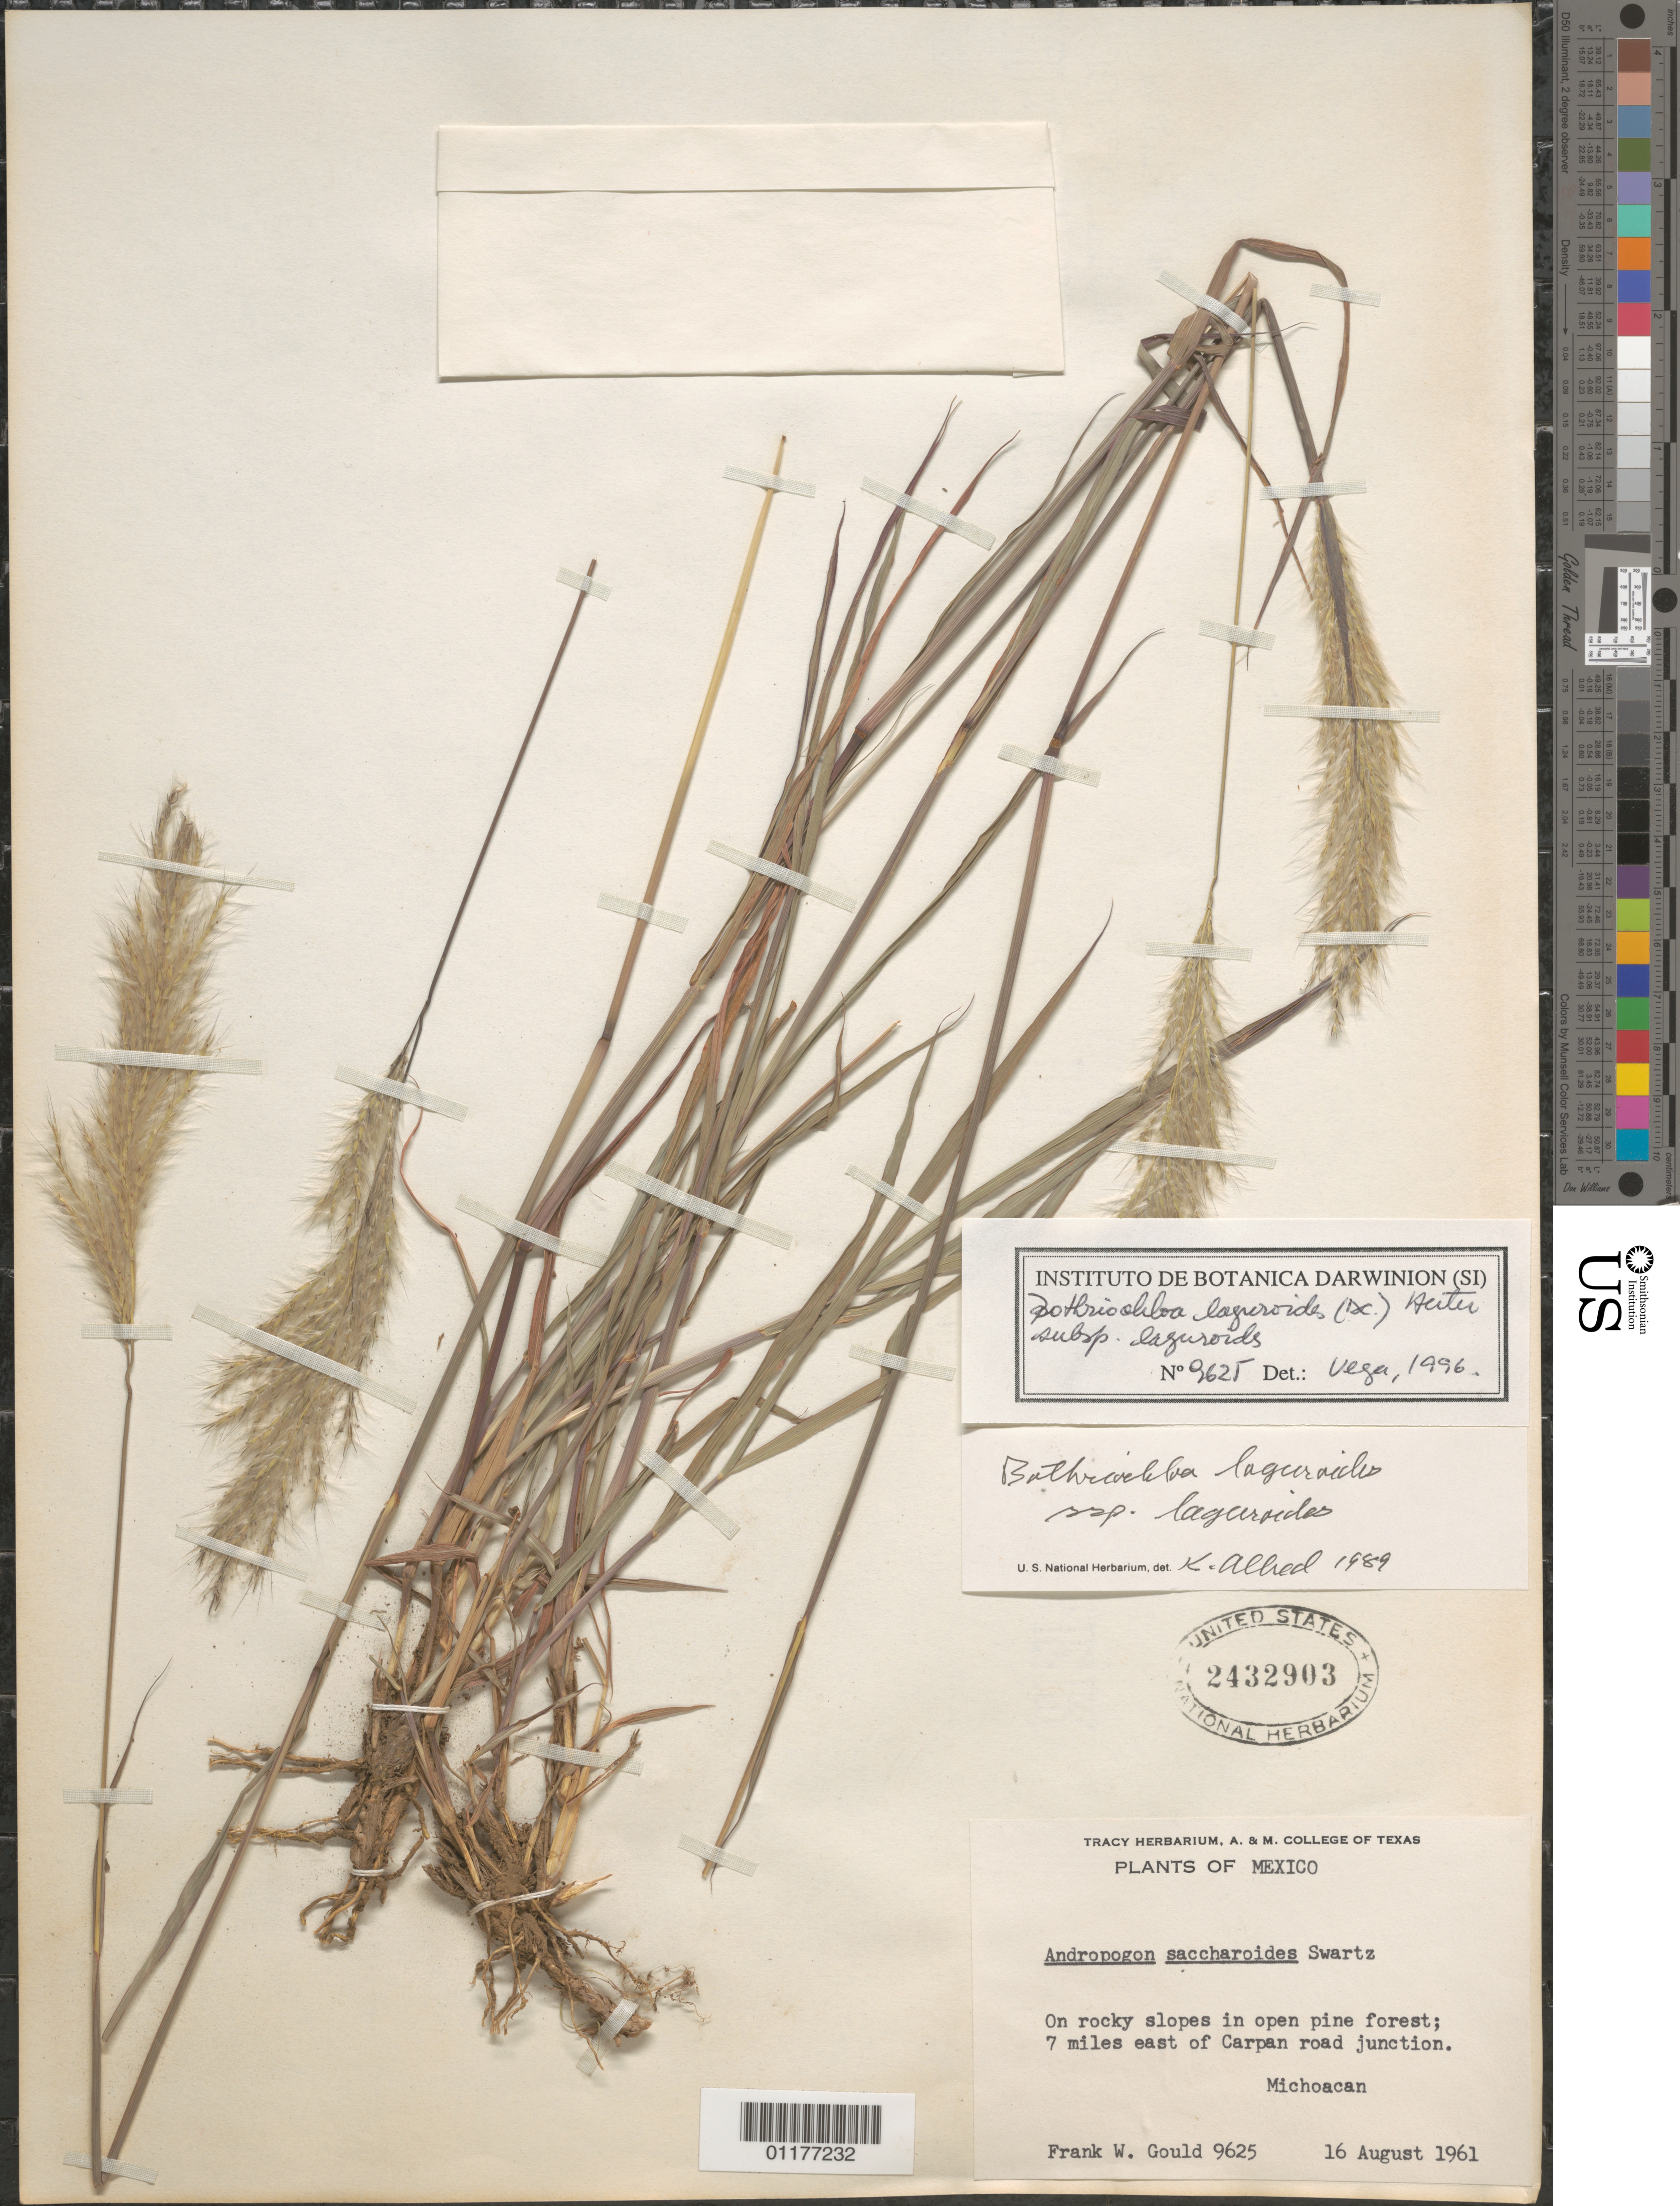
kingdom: Plantae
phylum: Tracheophyta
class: Liliopsida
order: Poales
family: Poaceae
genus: Bothriochloa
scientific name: Bothriochloa laguroides subsp. laguroides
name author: (DC.) Herter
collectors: F. W. Gould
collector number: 9625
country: Mexico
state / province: Michoacán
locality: E of Carpan road junction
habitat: open pin forest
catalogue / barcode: US 2432903